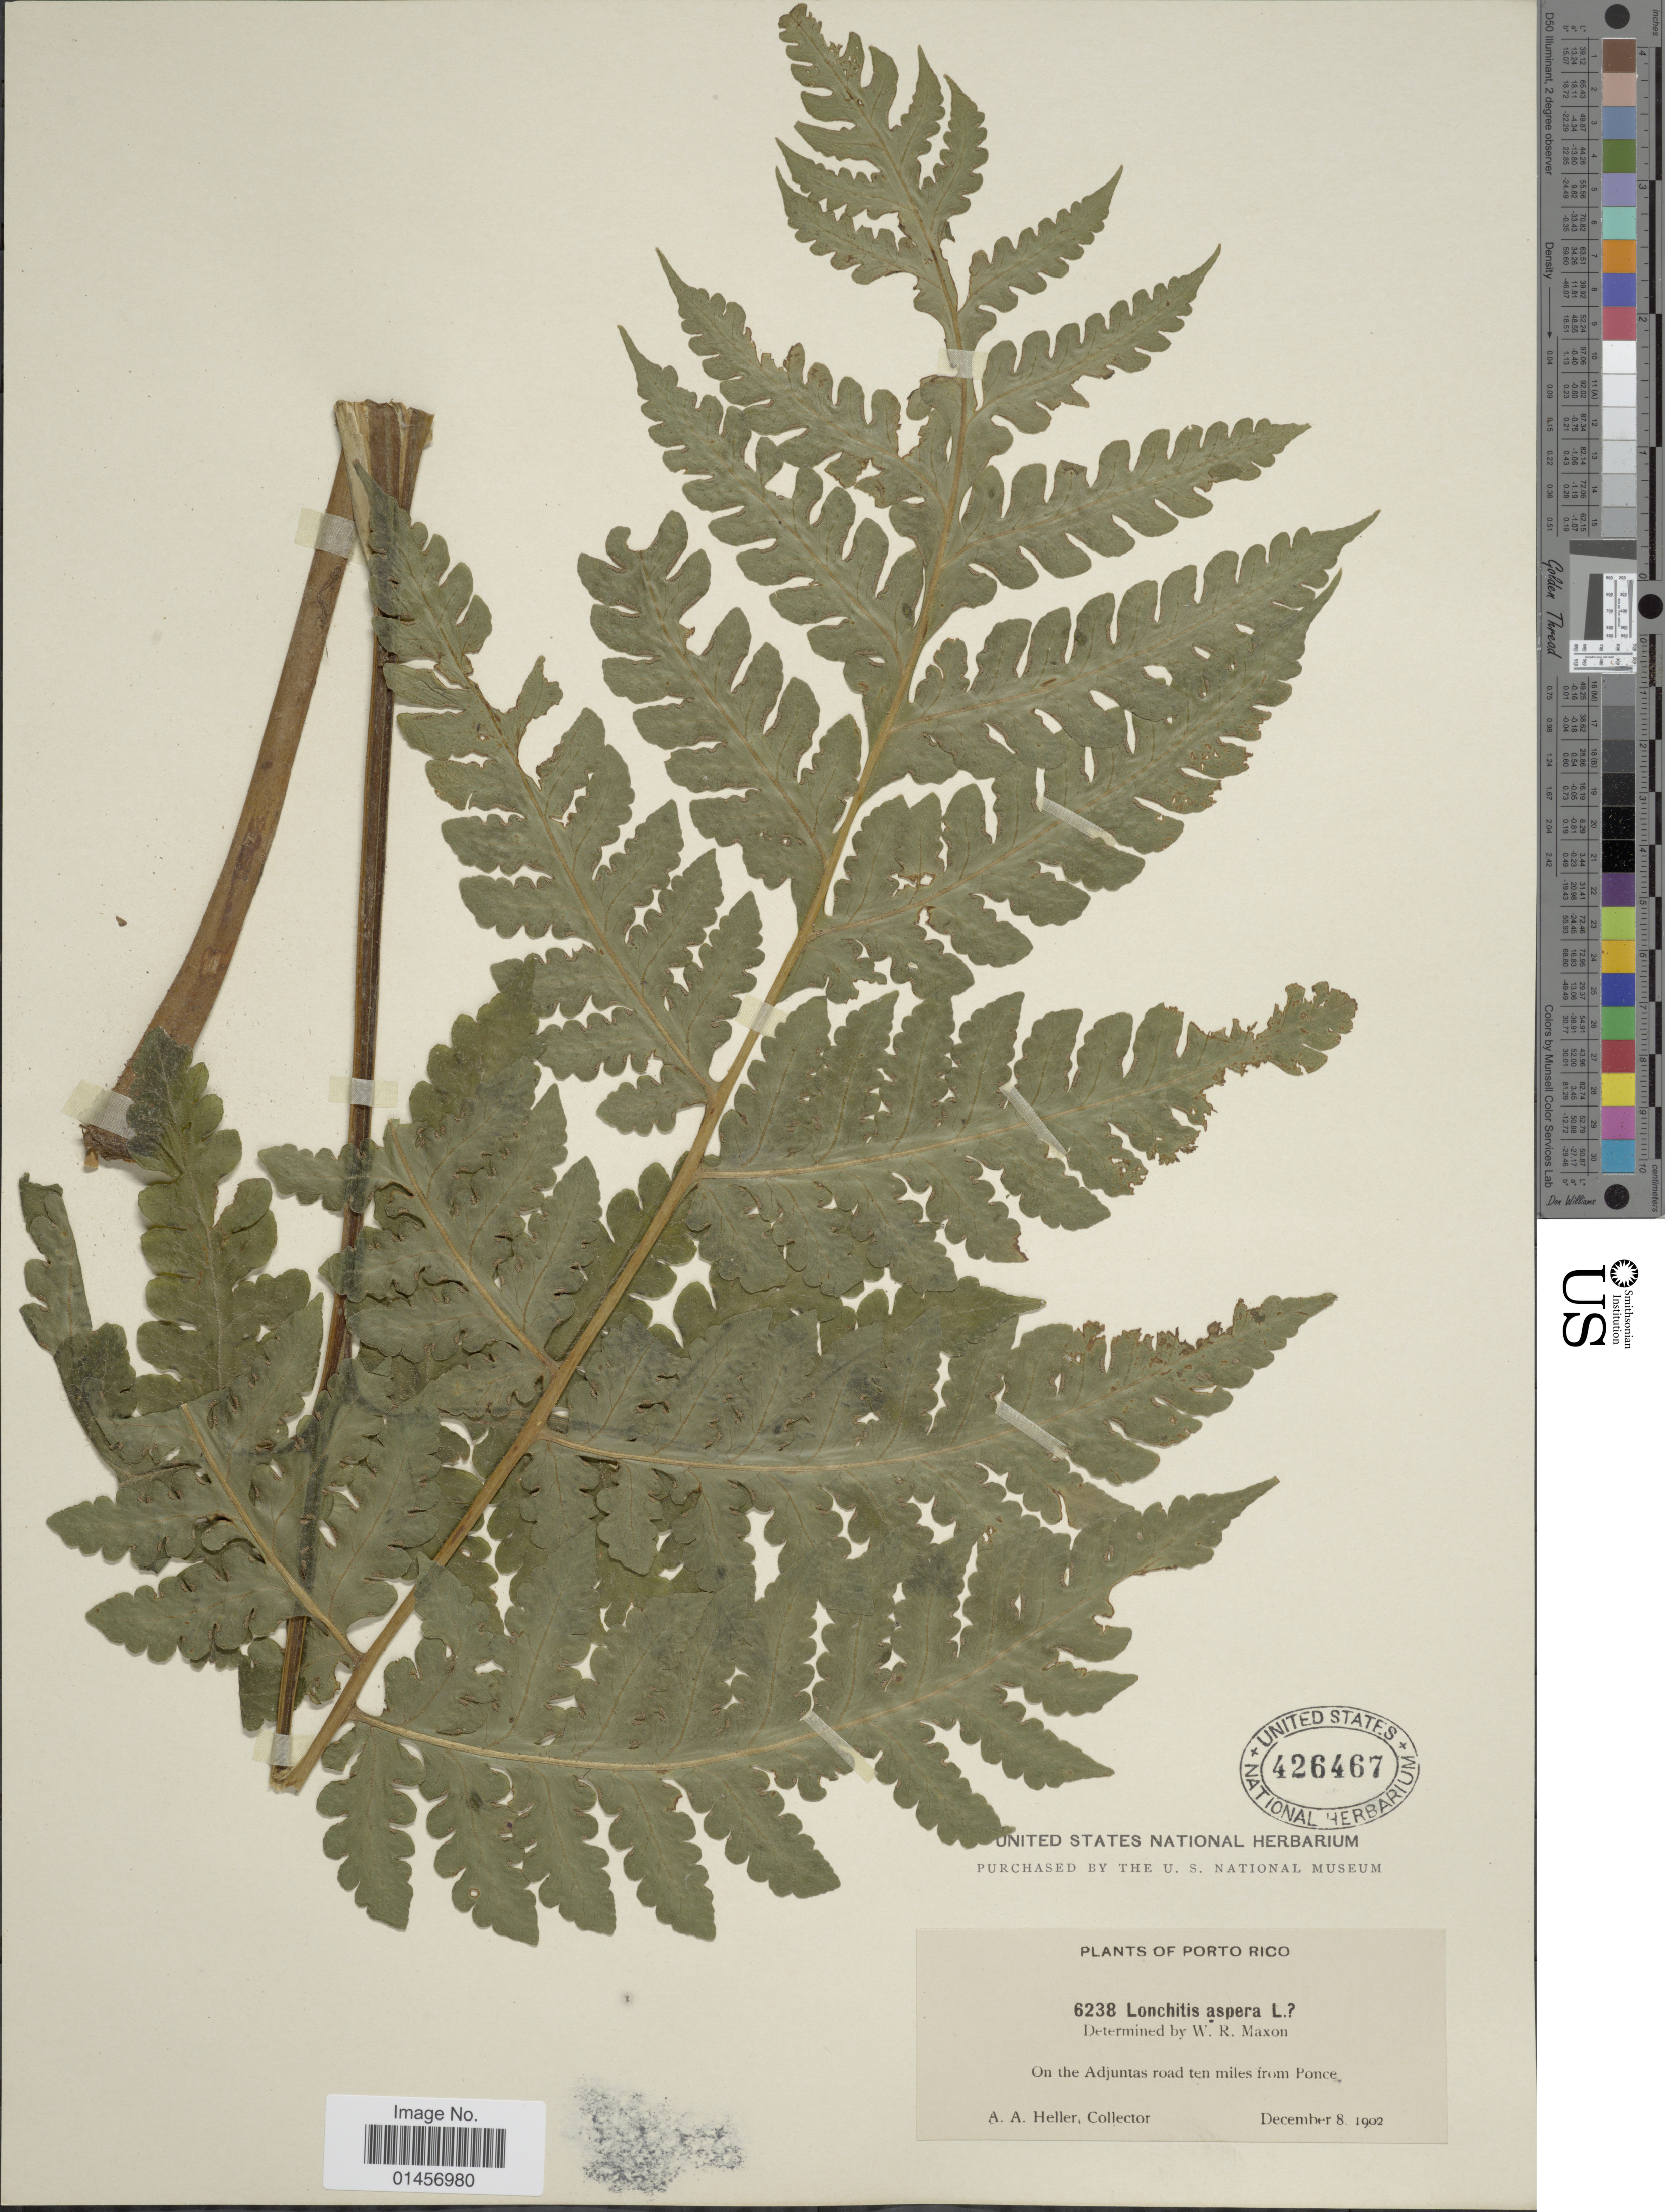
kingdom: Plantae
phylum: Tracheophyta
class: Polypodiopsida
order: Polypodiales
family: Lonchitidaceae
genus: Lonchitis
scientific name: Lonchitis hirsuta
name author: L.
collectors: A. A. Heller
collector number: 6238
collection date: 1902-12-08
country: Puerto Rico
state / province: Adjuntas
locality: Porto Rico, on the Adjuntas road ten miles from Ponce.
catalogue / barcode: US 426467